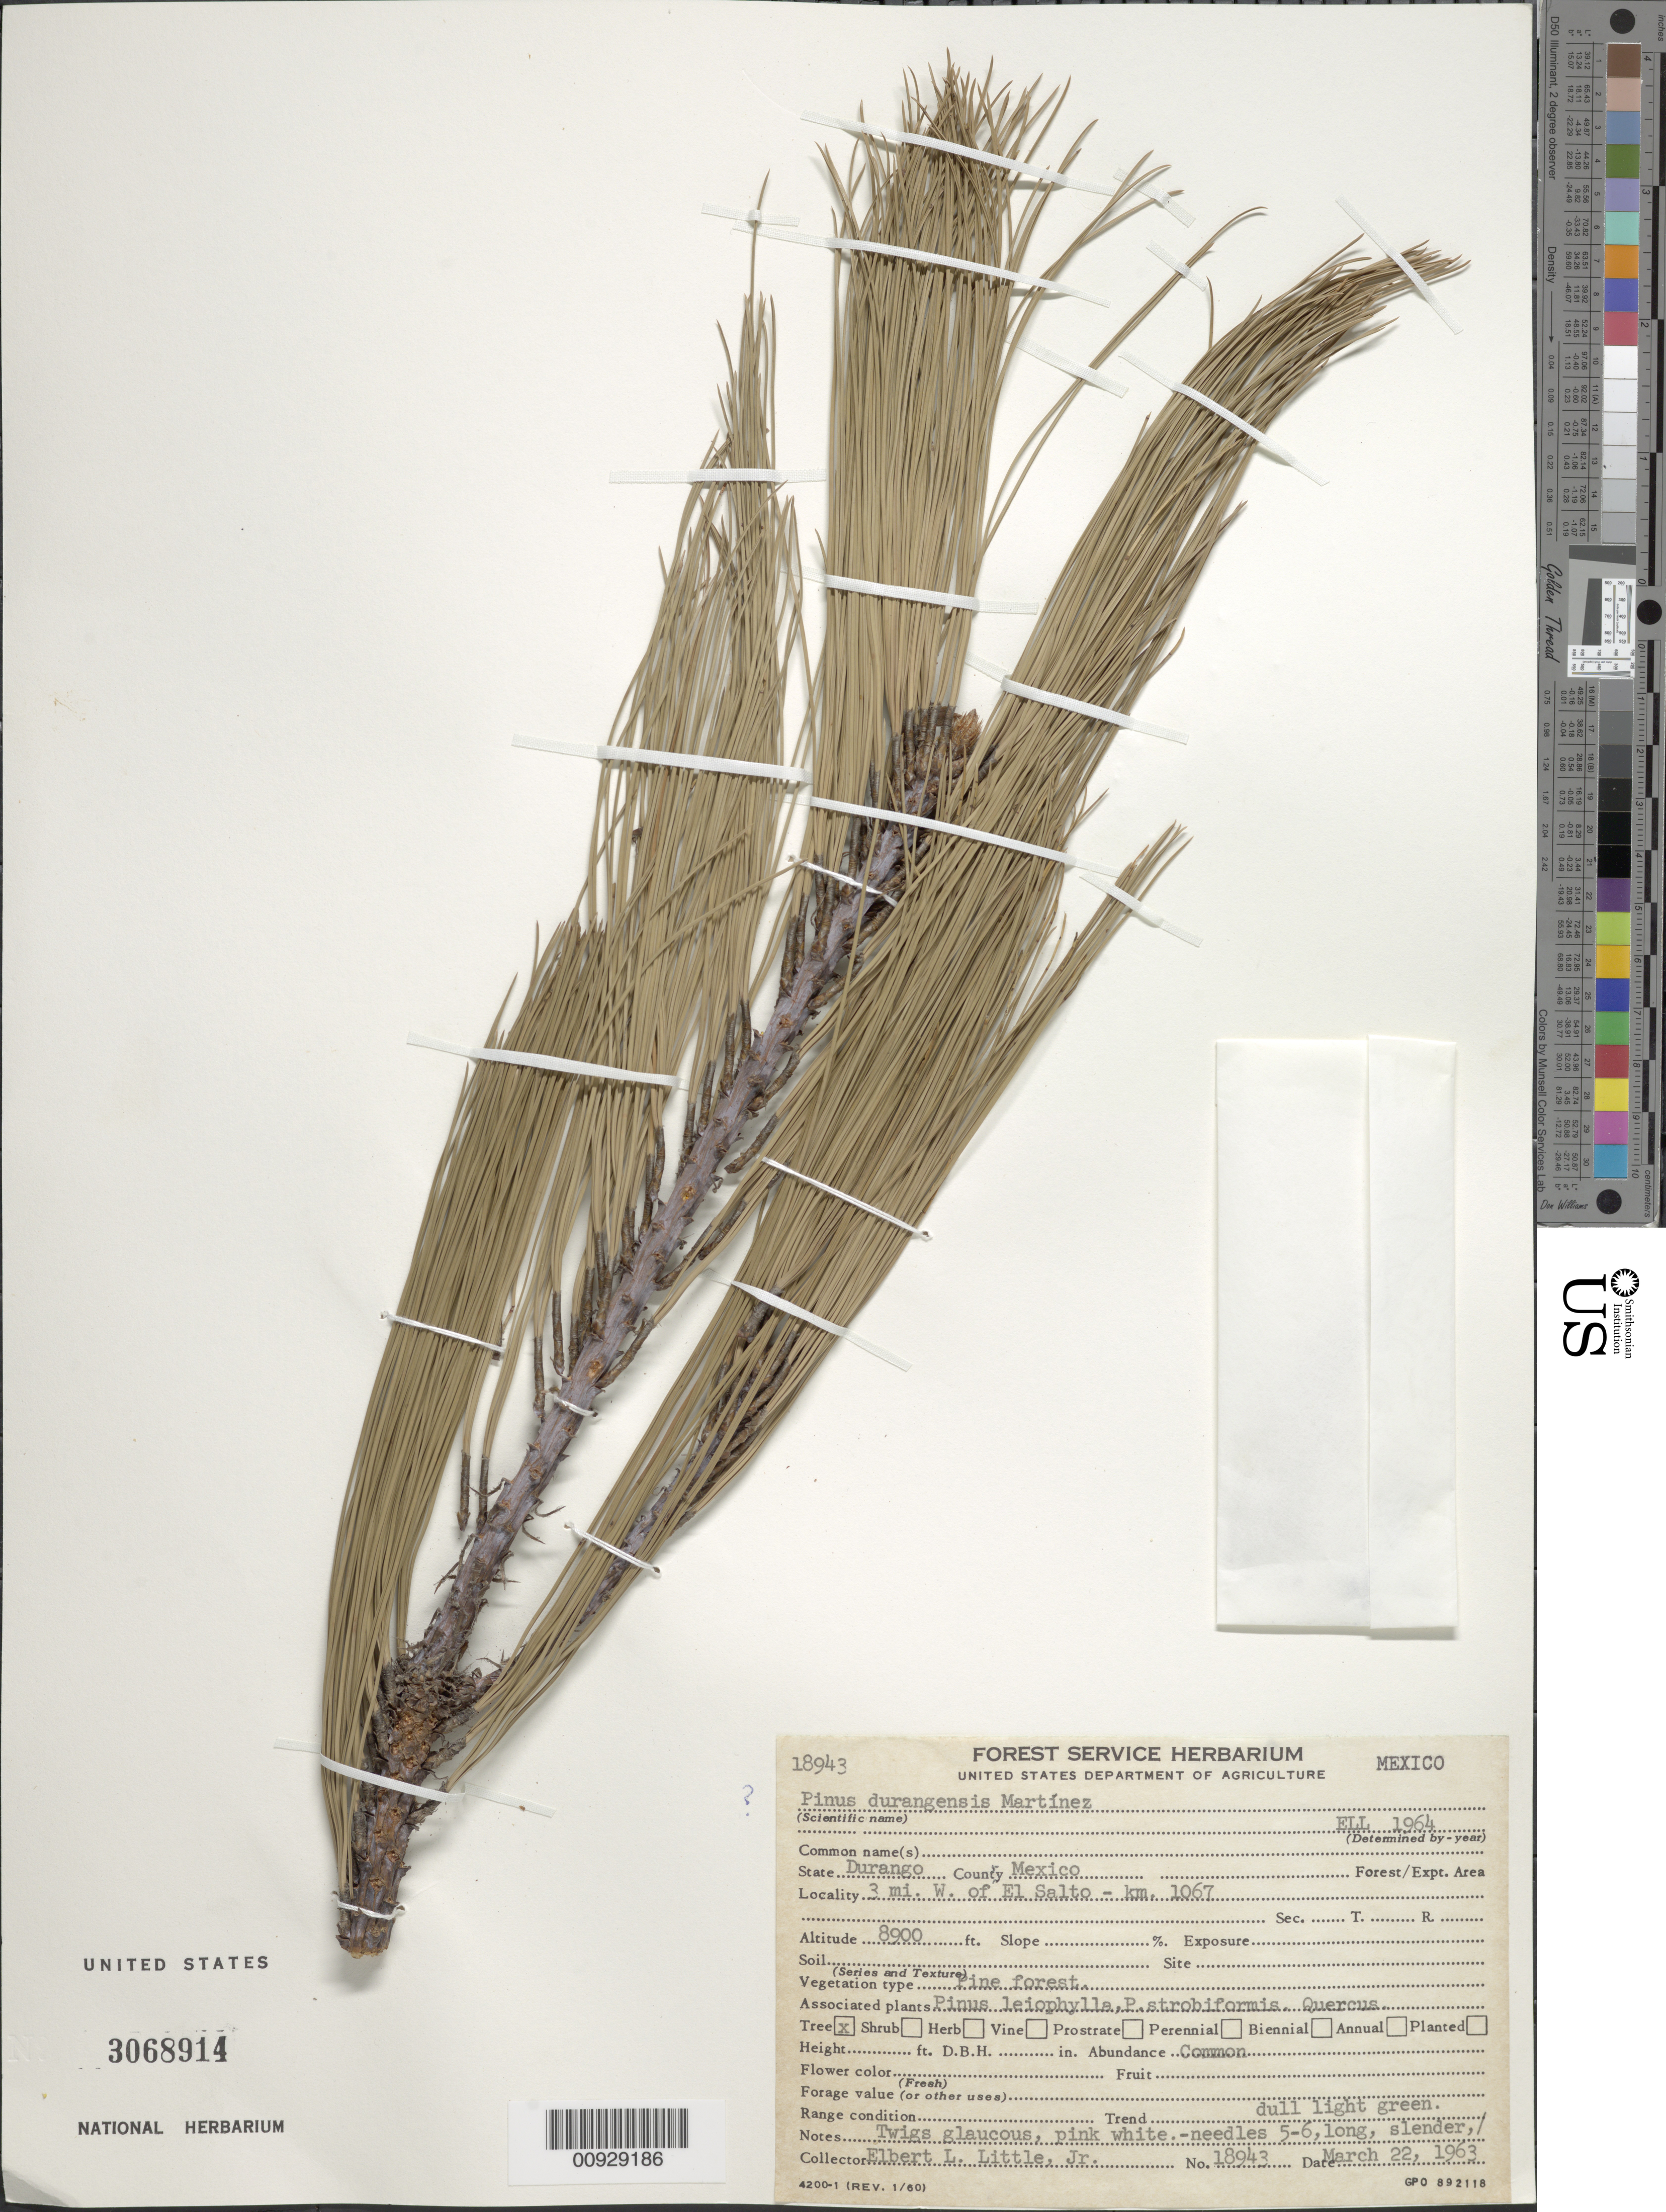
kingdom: Plantae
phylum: Tracheophyta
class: Pinopsida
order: Pinales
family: Pinaceae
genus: Pinus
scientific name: Pinus durangensis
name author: Martínez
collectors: E. L. Little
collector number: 18943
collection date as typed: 22 Mar 1963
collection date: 1963-03-22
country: Mexico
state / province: Durango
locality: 3 mi. W of El Salto - Km. 1067.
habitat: Pine forest. Associated plants Pinus leiophylla, P. strobiformis, Quercus.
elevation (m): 2713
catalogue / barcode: US 3068914